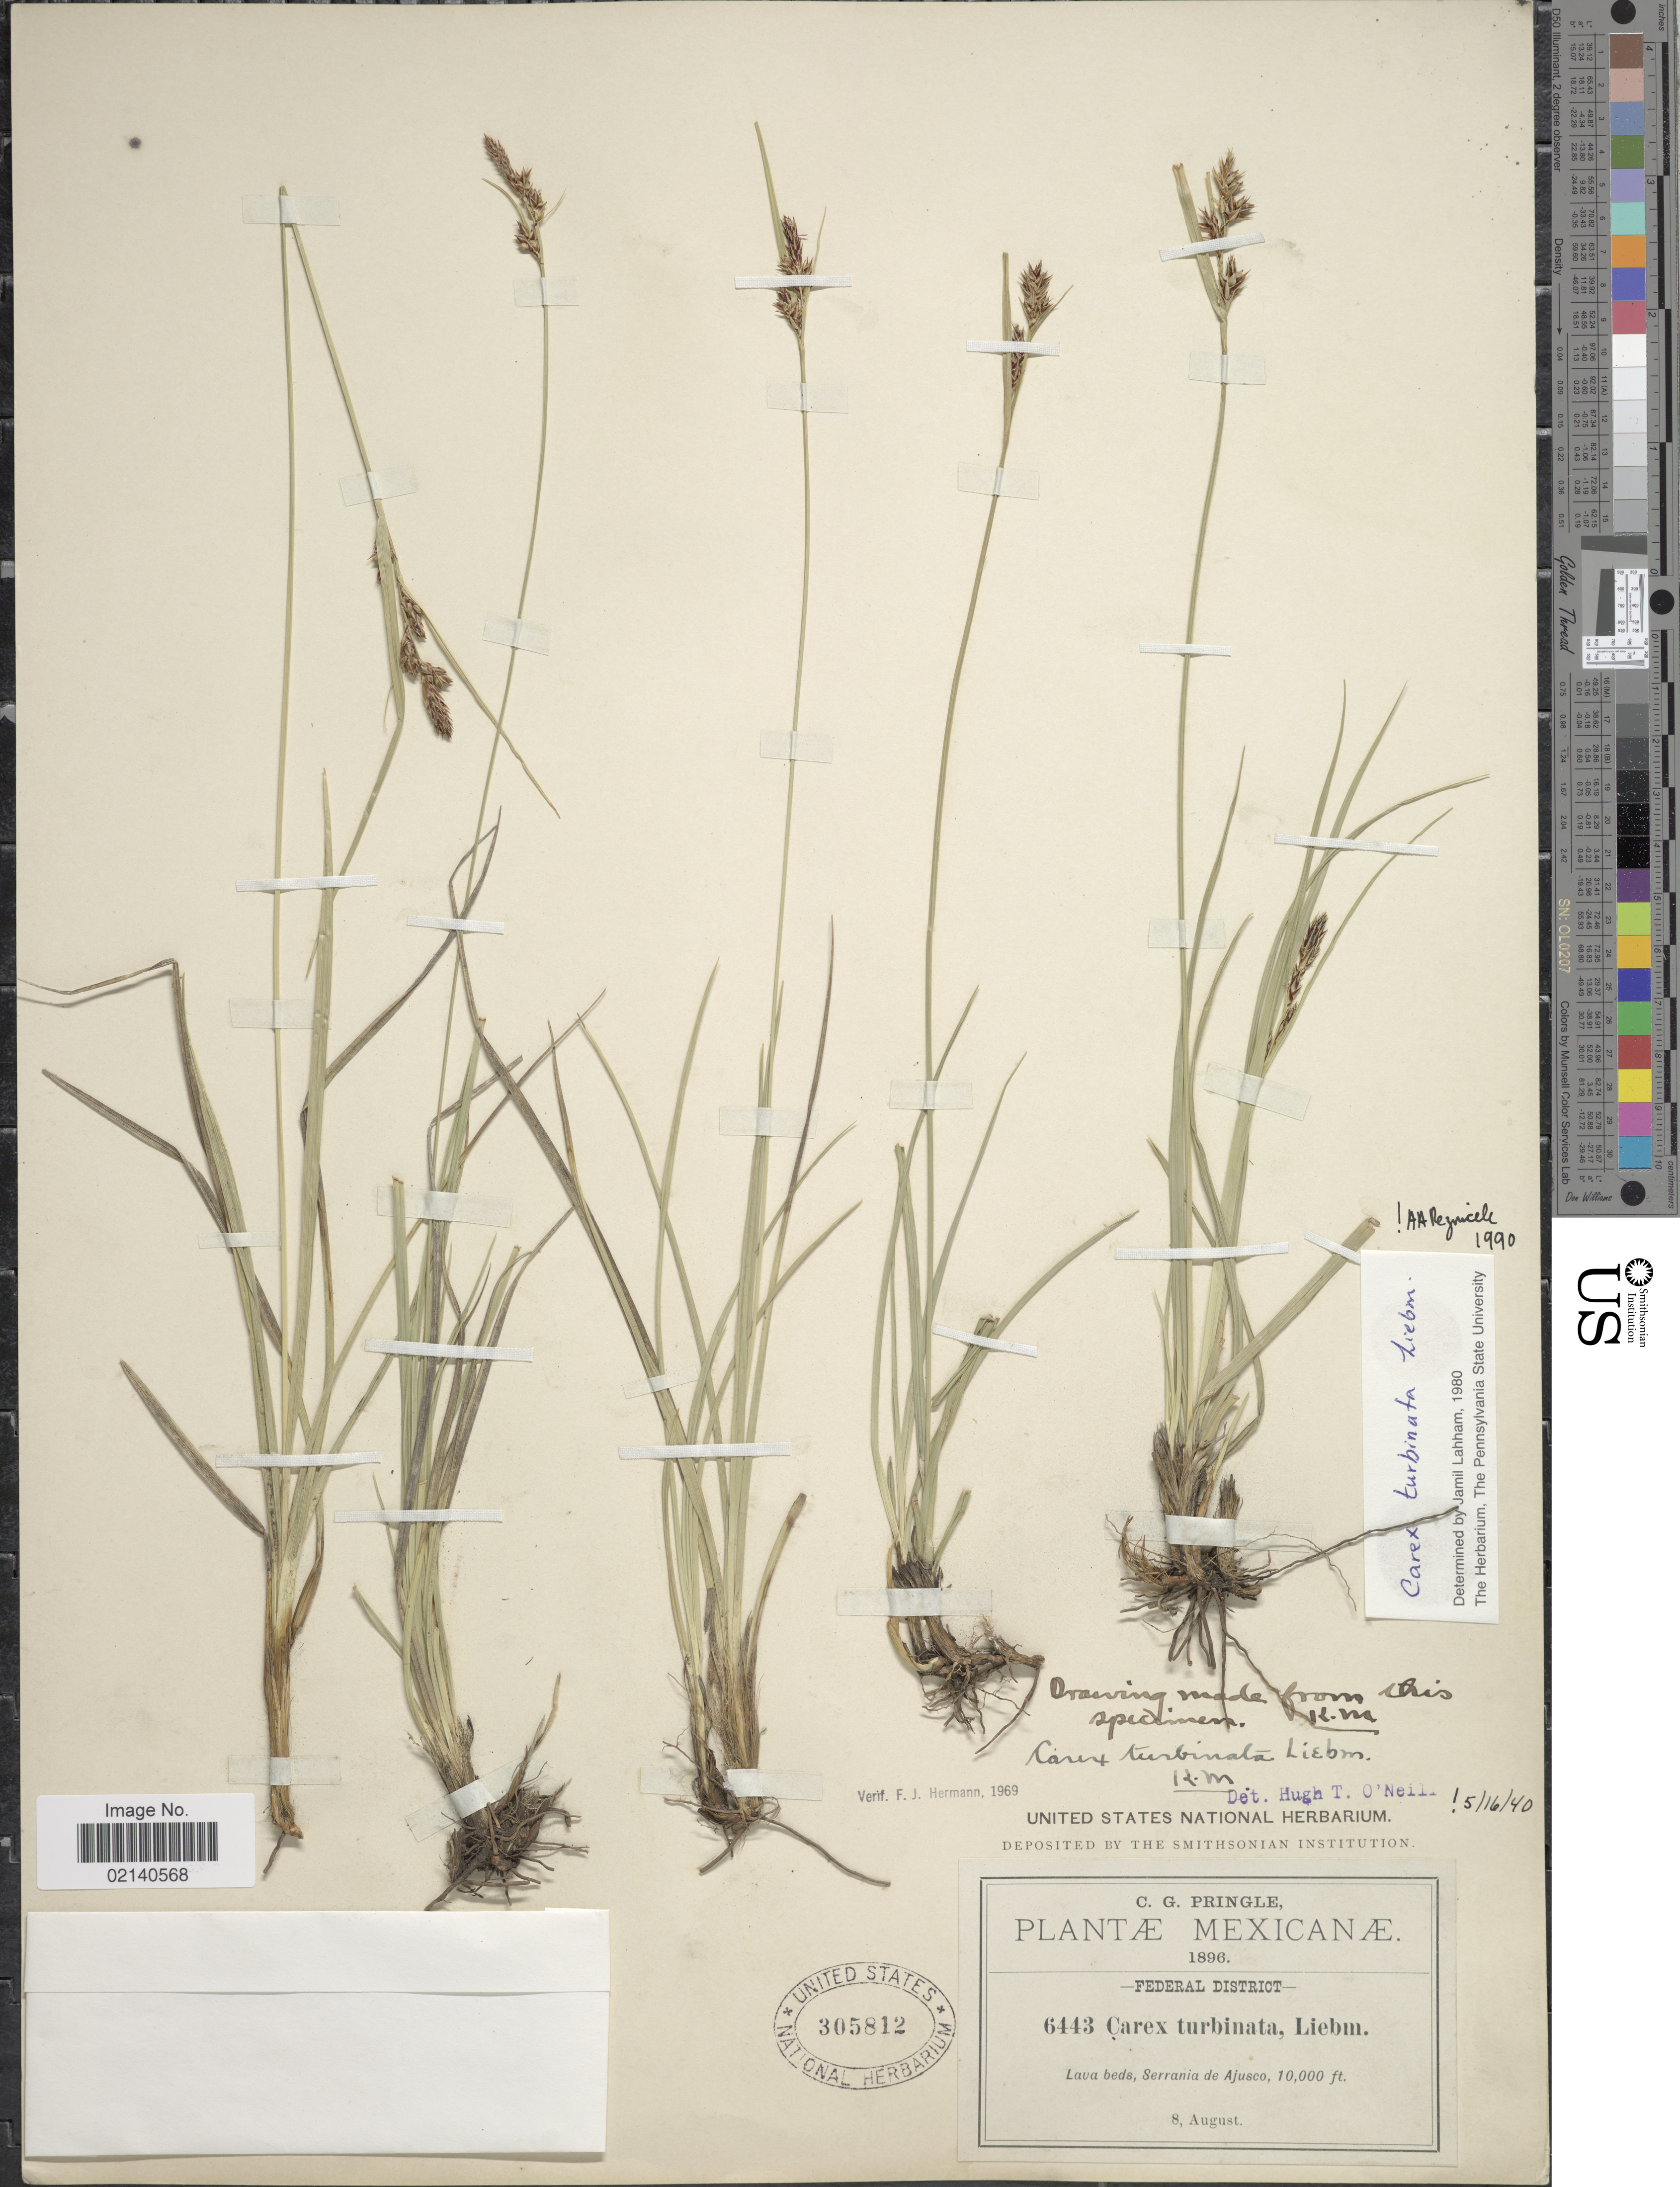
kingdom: Plantae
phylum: Tracheophyta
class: Liliopsida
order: Poales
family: Cyperaceae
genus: Carex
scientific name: Carex turbinata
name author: Liebm.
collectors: C. G. Pringle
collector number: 6443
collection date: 1896-08-08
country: Mexico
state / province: Distrito Federal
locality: Mexicanae. Federal District. Laca beds, Serrania de Ajusco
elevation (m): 3048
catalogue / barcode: US 305812